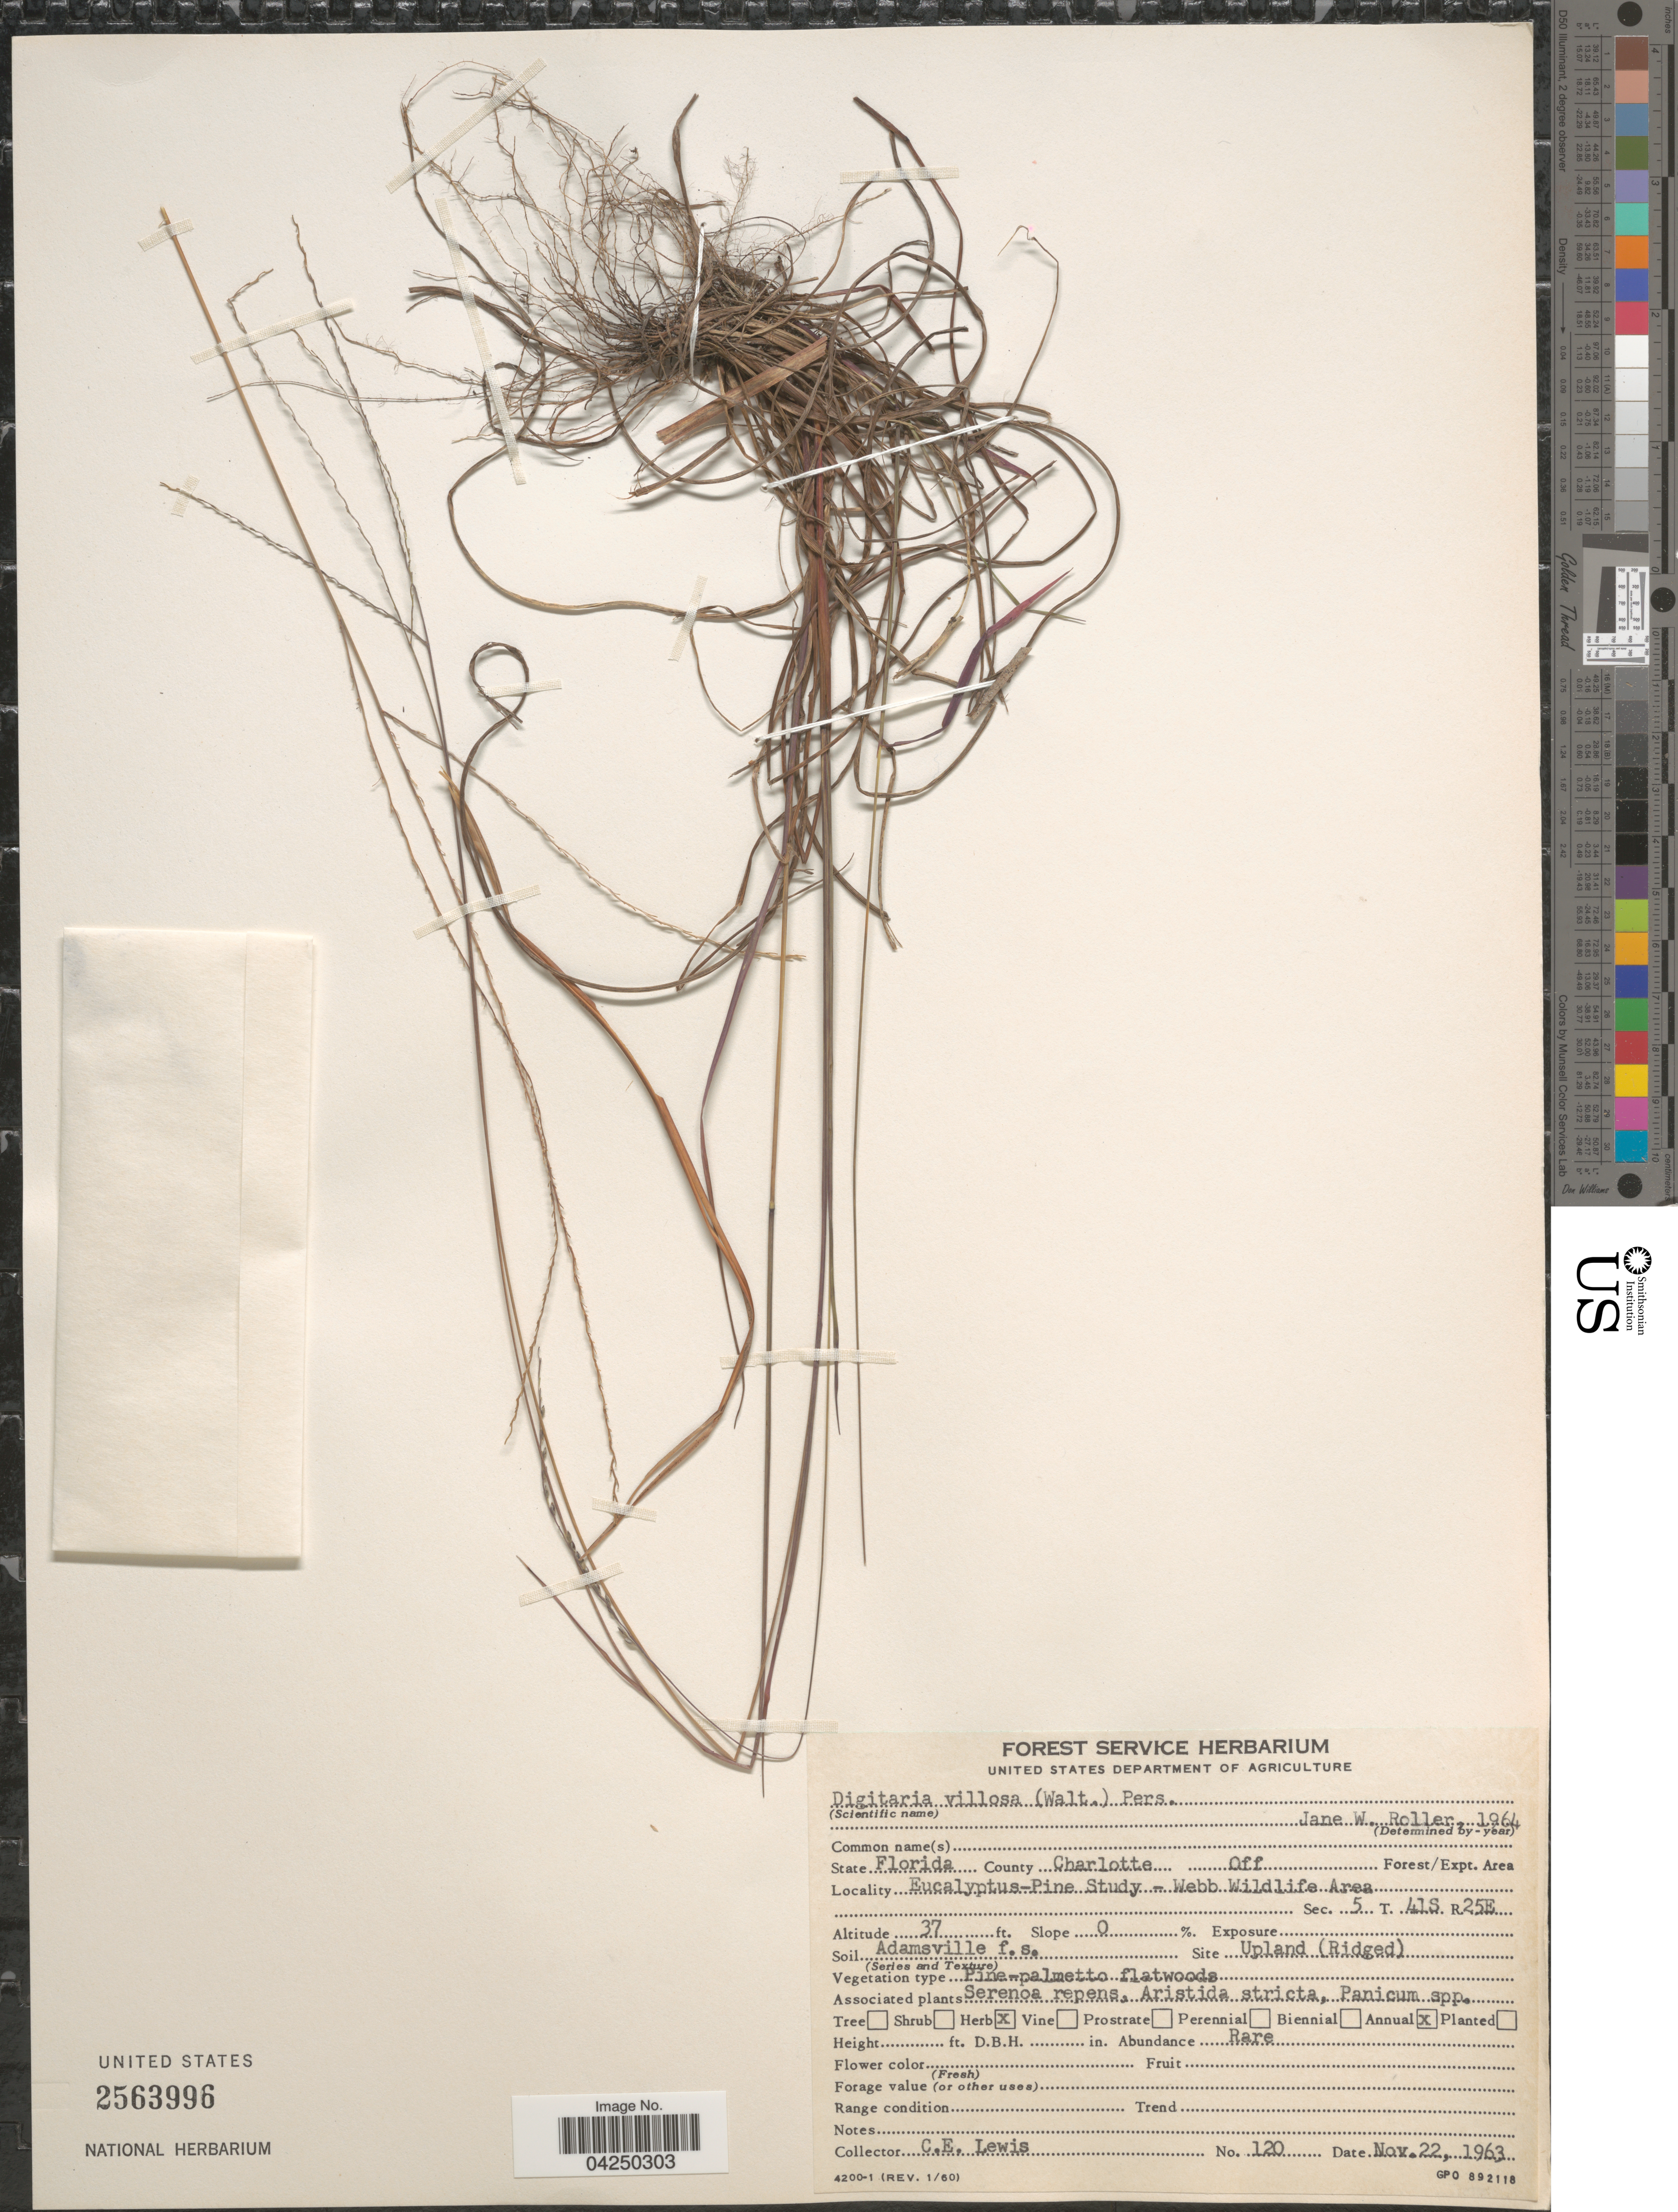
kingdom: Plantae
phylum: Tracheophyta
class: Liliopsida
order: Poales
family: Poaceae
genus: Digitaria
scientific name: Digitaria villosa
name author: (Walter) Pers.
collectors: C. Lewis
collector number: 120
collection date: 1963-11-22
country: United States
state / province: Florida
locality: County Charlotte. Off Forest/Expt.Area. Eucalyptus-Pine Study - Webb Wildlife Area. Sec. 5 T 41S R25E. Soil Adamsville f.s. Site Upland (Ridged).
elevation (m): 11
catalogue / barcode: US 2563996